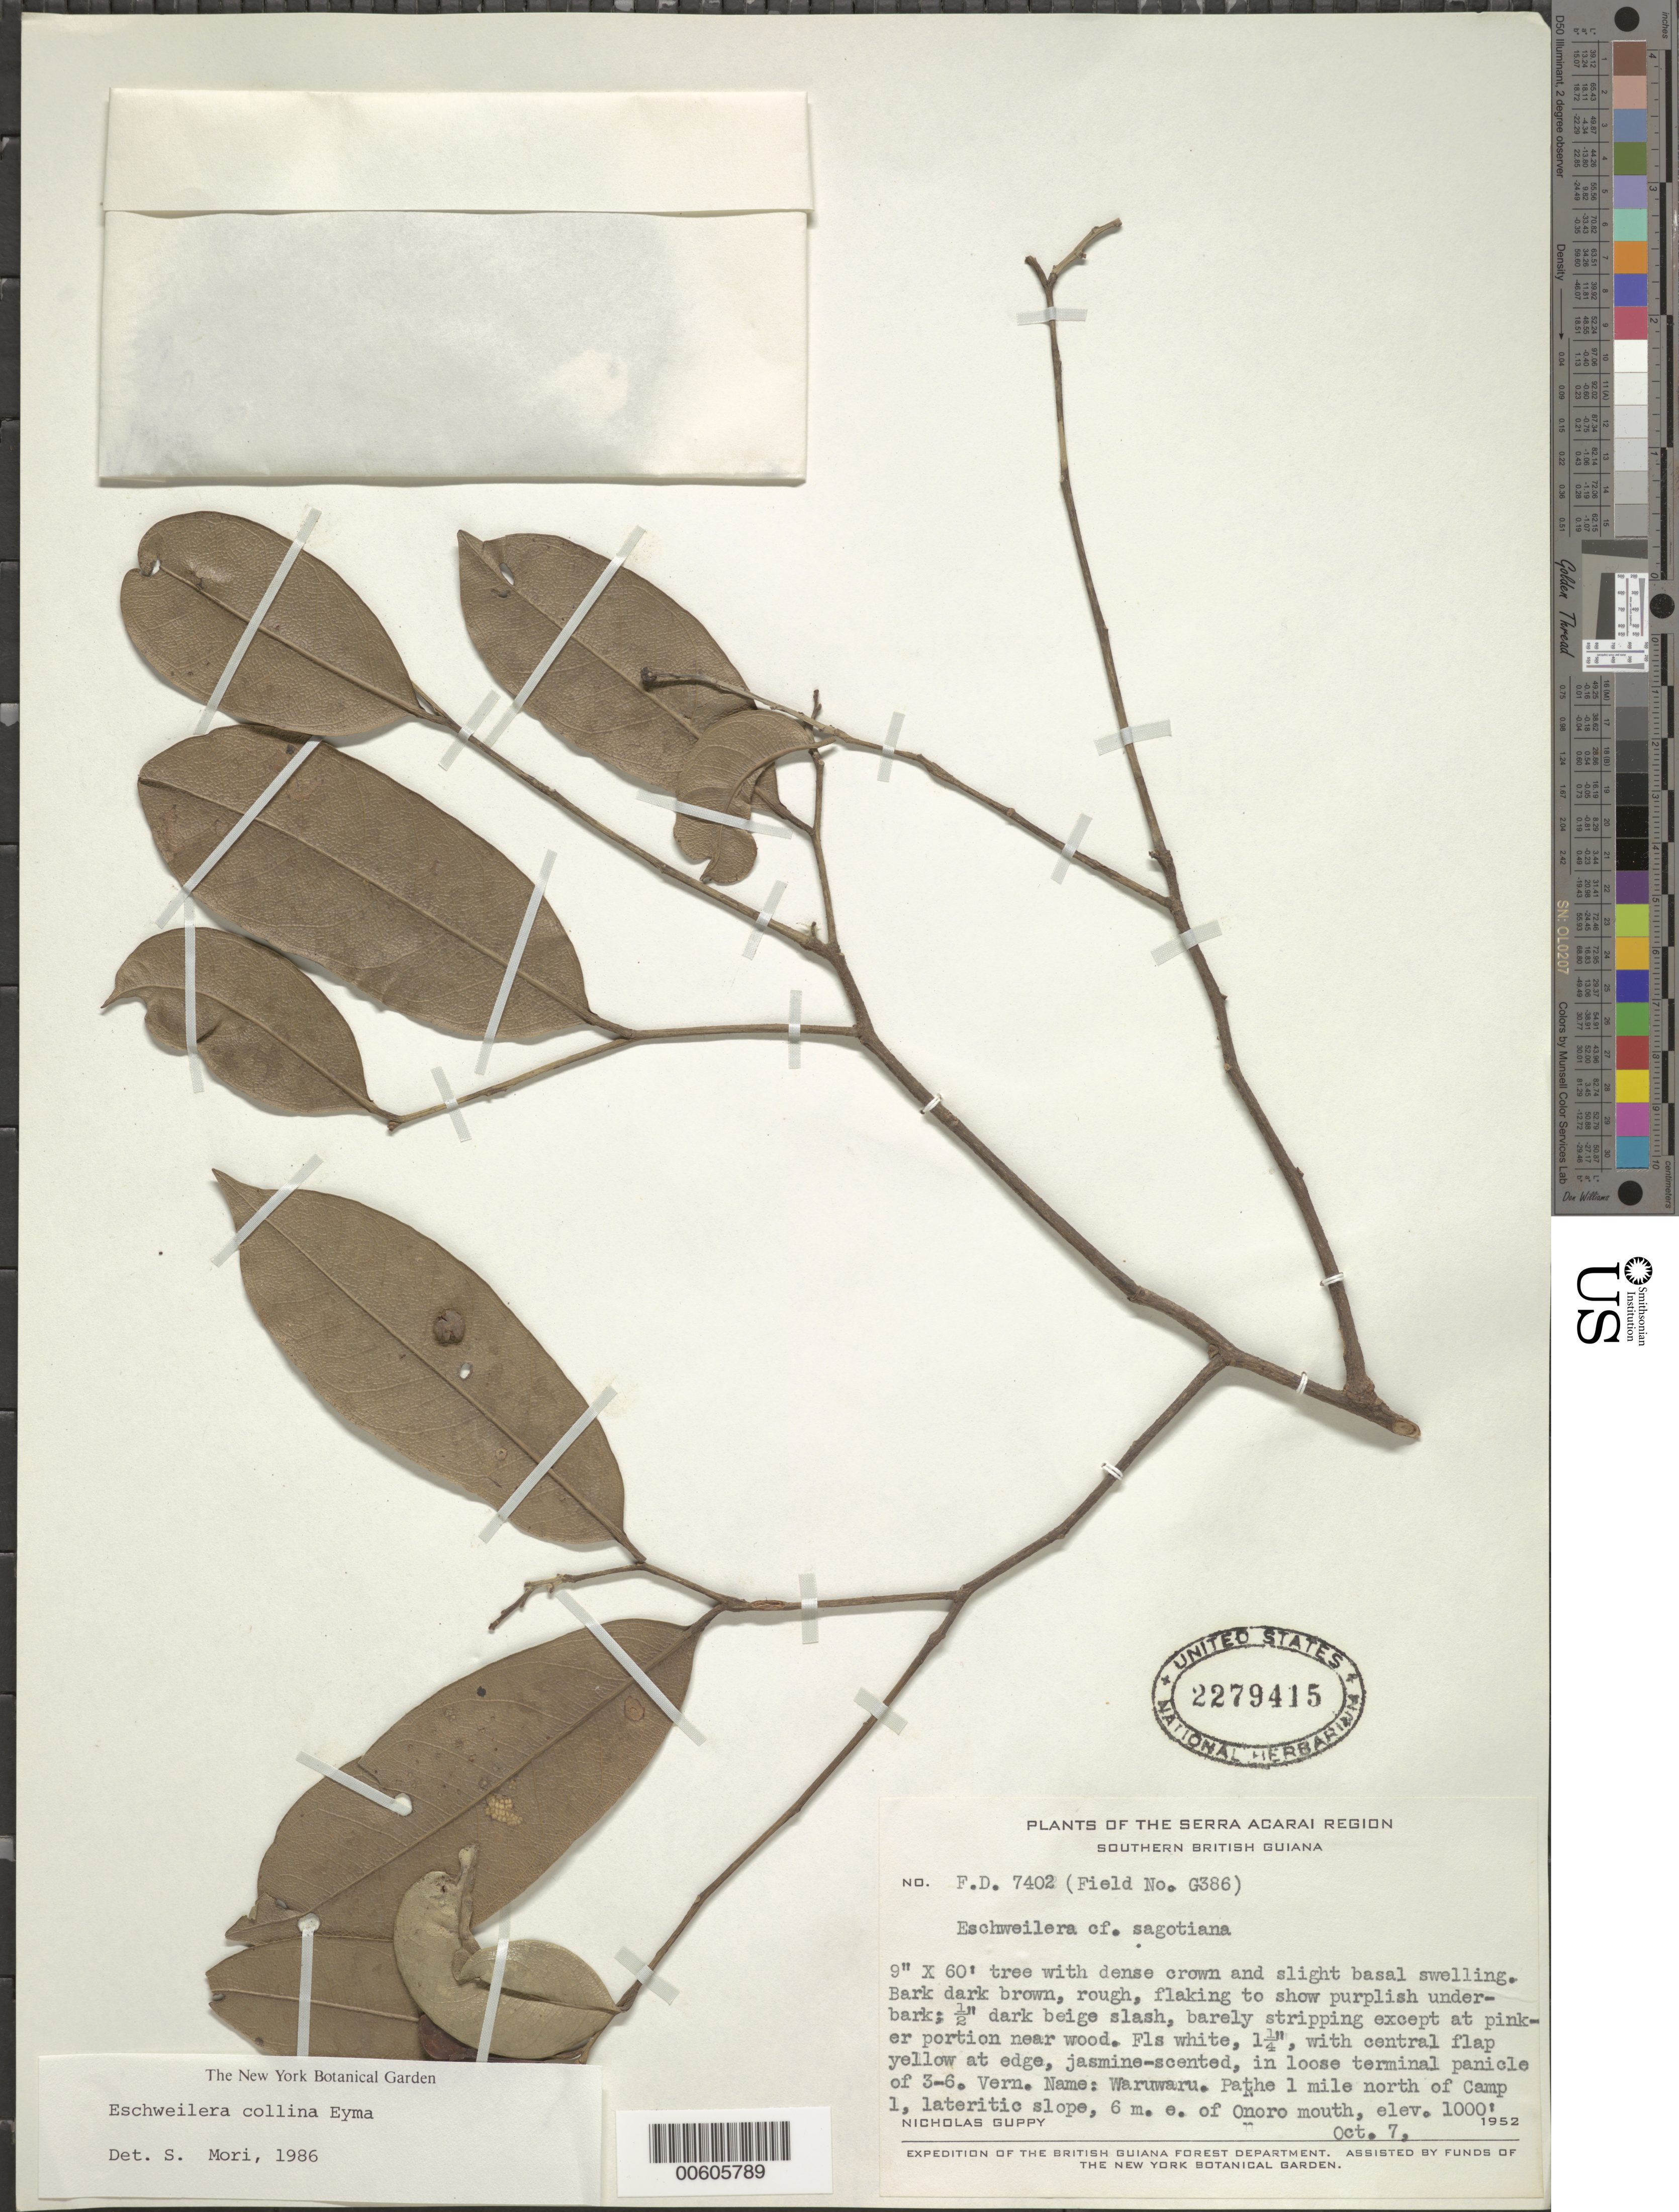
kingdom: Plantae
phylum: Tracheophyta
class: Magnoliopsida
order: Ericales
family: Lecythidaceae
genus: Eschweilera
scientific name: Eschweilera collina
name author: Eyma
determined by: Mori, Scott A.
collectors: Forest Dept. B. G. & British Guiana Forestry Dept.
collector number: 7402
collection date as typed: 7-Oct-52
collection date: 1952-10-07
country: Guyana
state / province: U. Takutu-U. Essequibo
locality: Onoro R., 6 m E of mouth; path 1 mile north of Camp 1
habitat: Lateritic slope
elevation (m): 305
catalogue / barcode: US 2279415